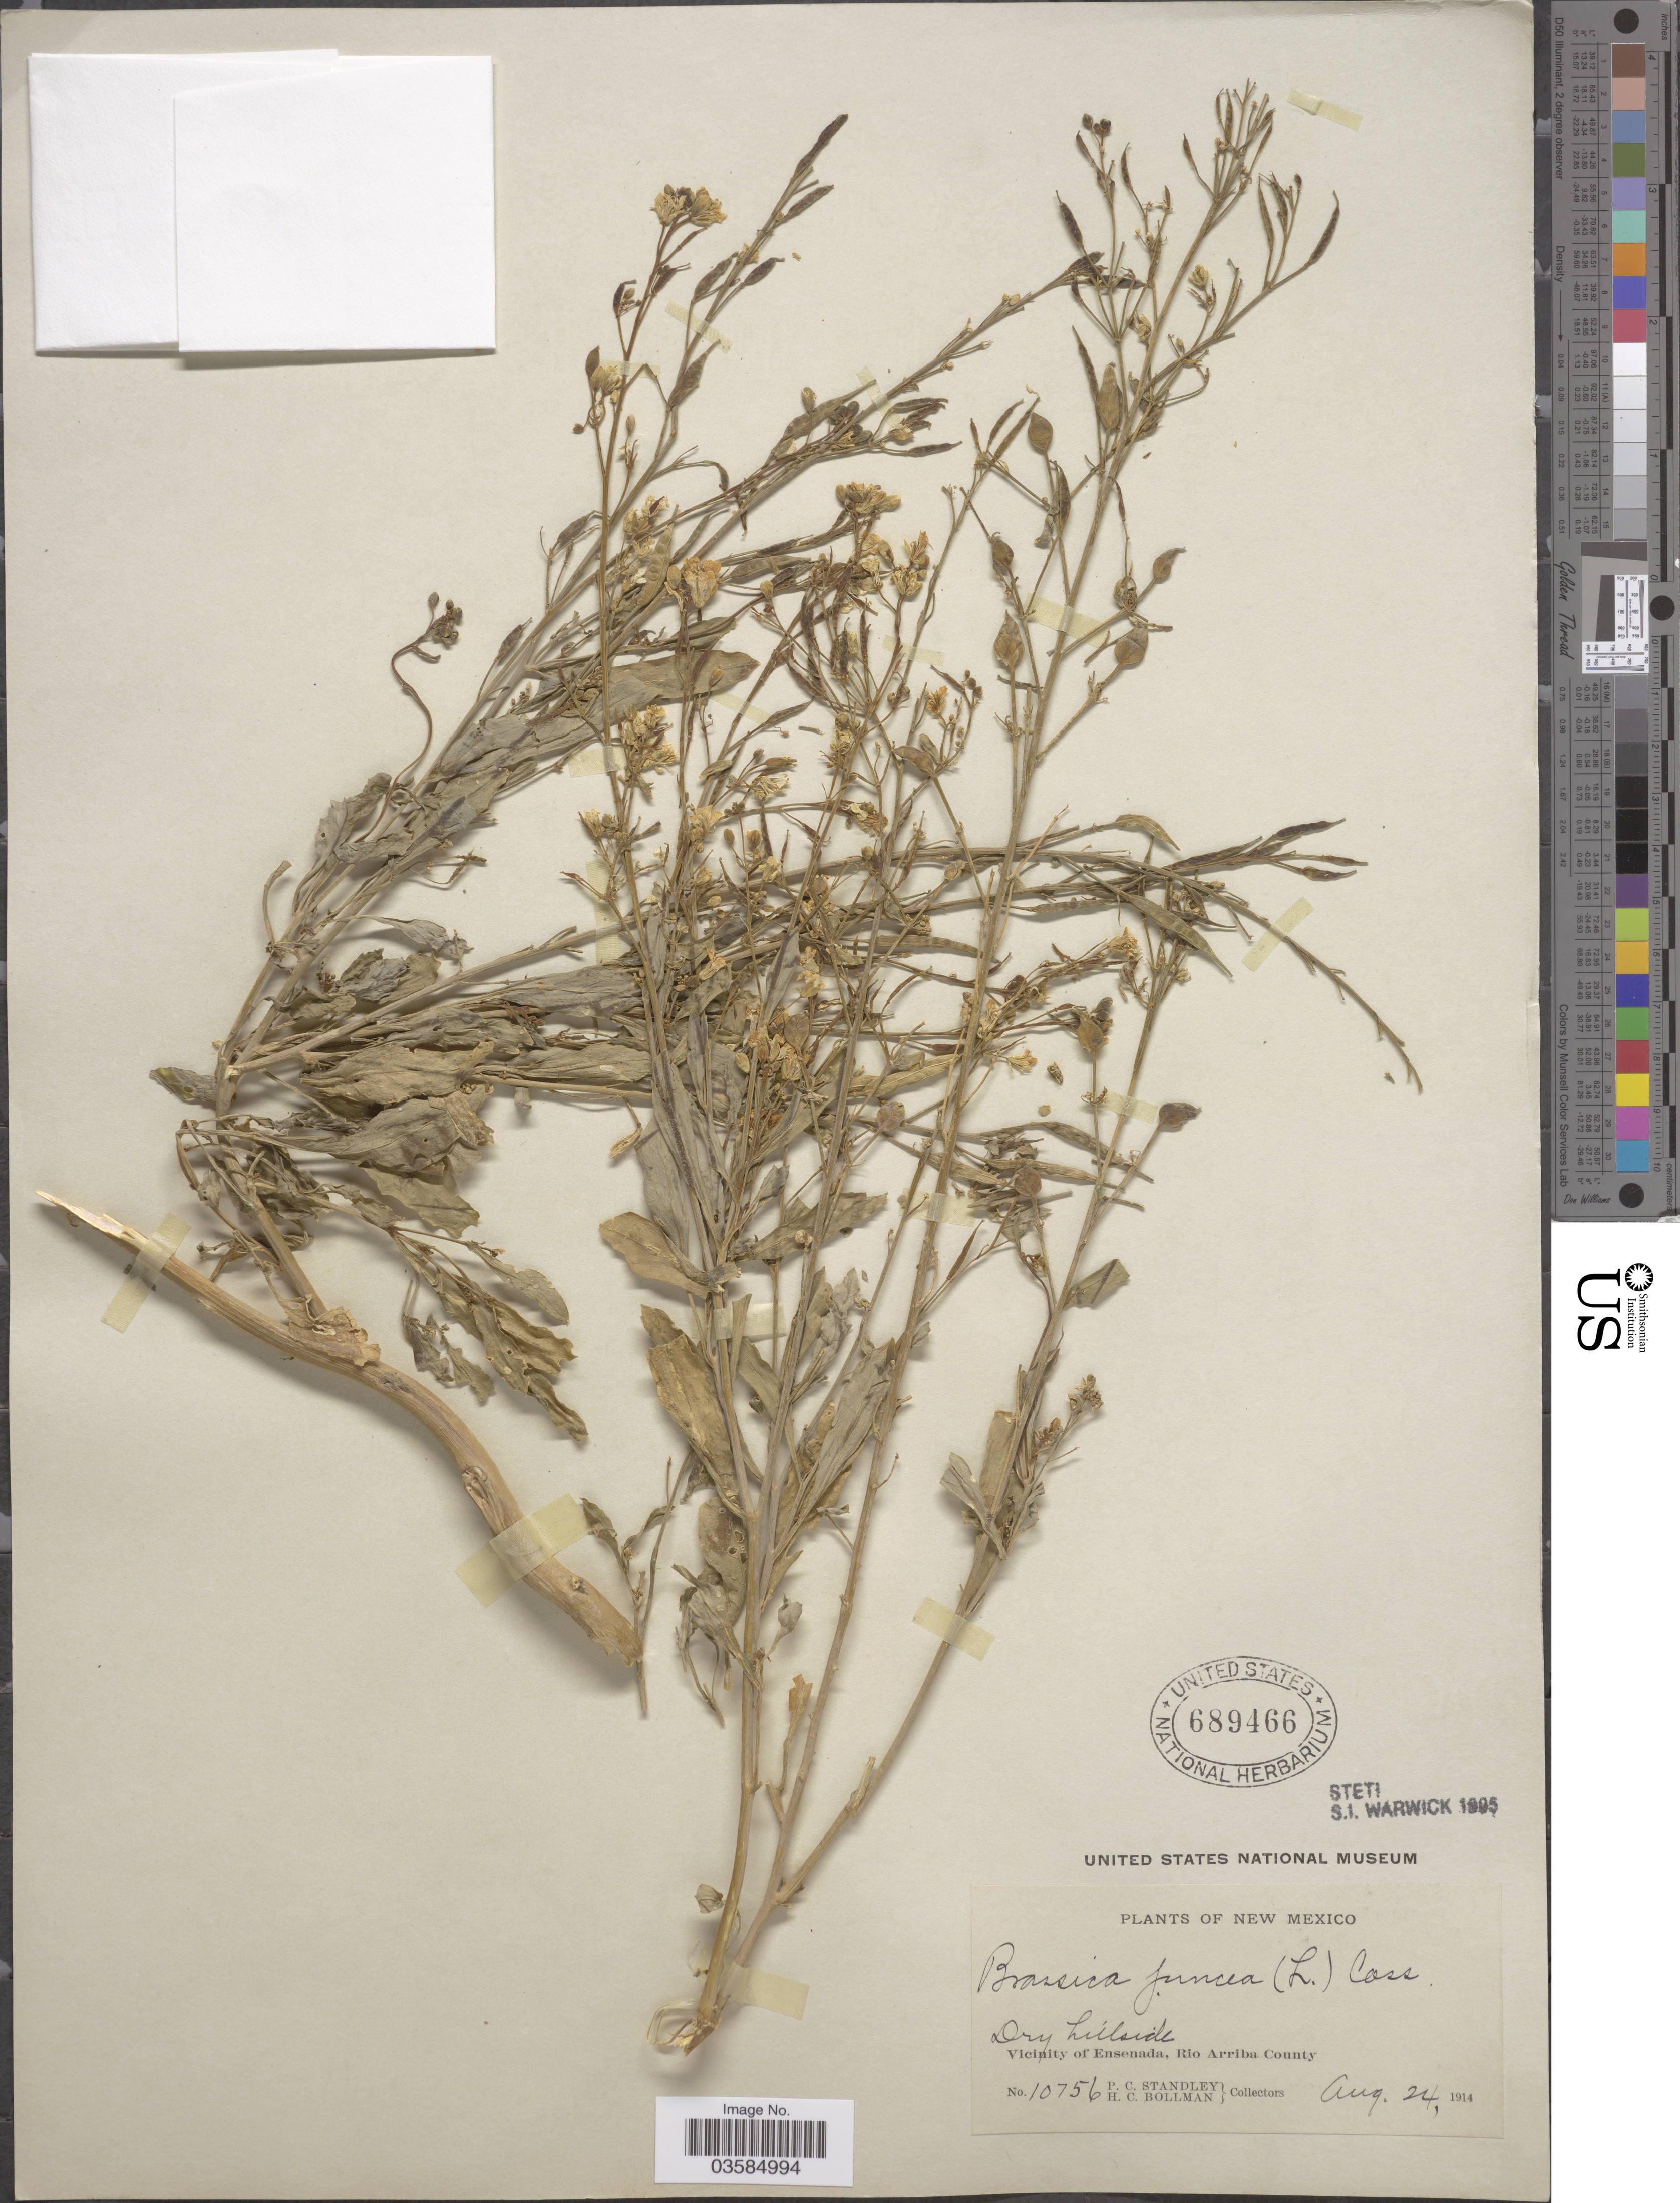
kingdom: Plantae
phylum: Tracheophyta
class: Magnoliopsida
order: Brassicales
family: Brassicaceae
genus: Brassica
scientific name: Brassica juncea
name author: (L.) Czern.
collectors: P. C. Standley & H. C. Bollman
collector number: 10756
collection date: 1914-08-24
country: United States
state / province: New Mexico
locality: Dry hillside. Vicinity of Ensenada, Rio Arriba County.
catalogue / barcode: US 689466